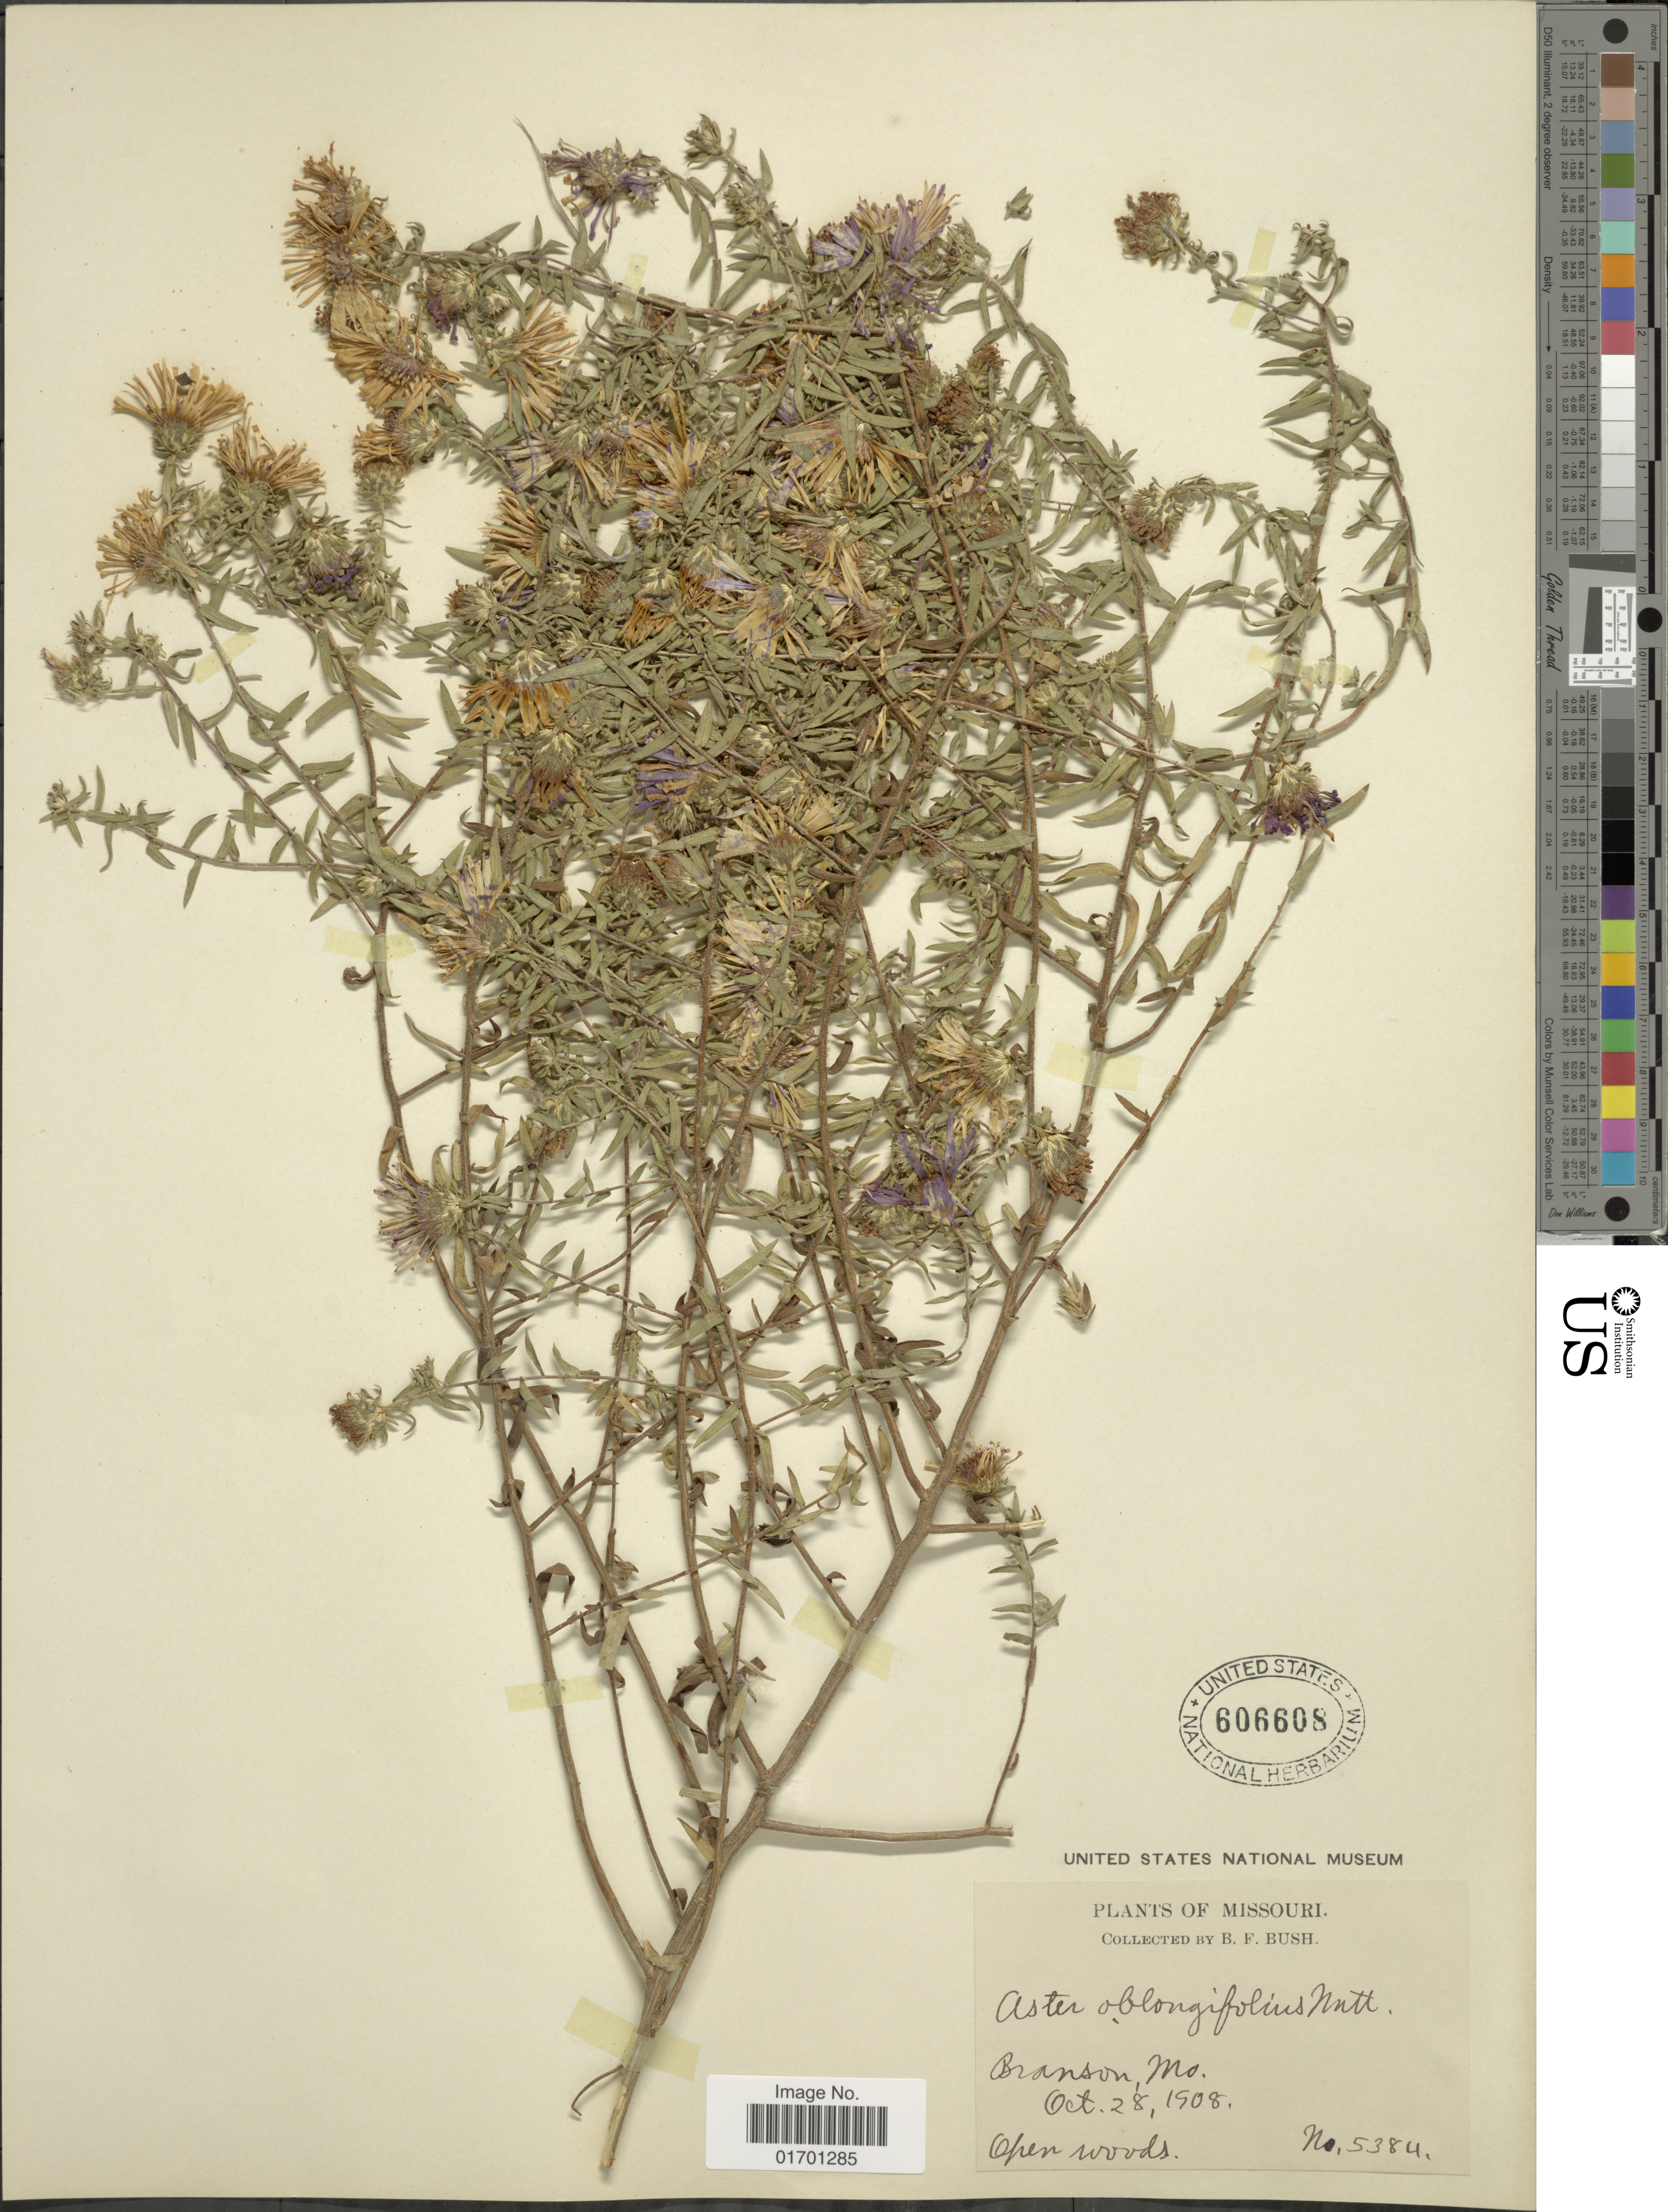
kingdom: Plantae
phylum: Tracheophyta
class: Magnoliopsida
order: Asterales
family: Asteraceae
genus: Symphyotrichum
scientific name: Symphyotrichum oblongifolium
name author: (Nutt.) G.L. Nesom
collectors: B. F. Bush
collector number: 5384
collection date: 1908-10-28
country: United States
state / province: Missouri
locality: Branson.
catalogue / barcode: US 606608